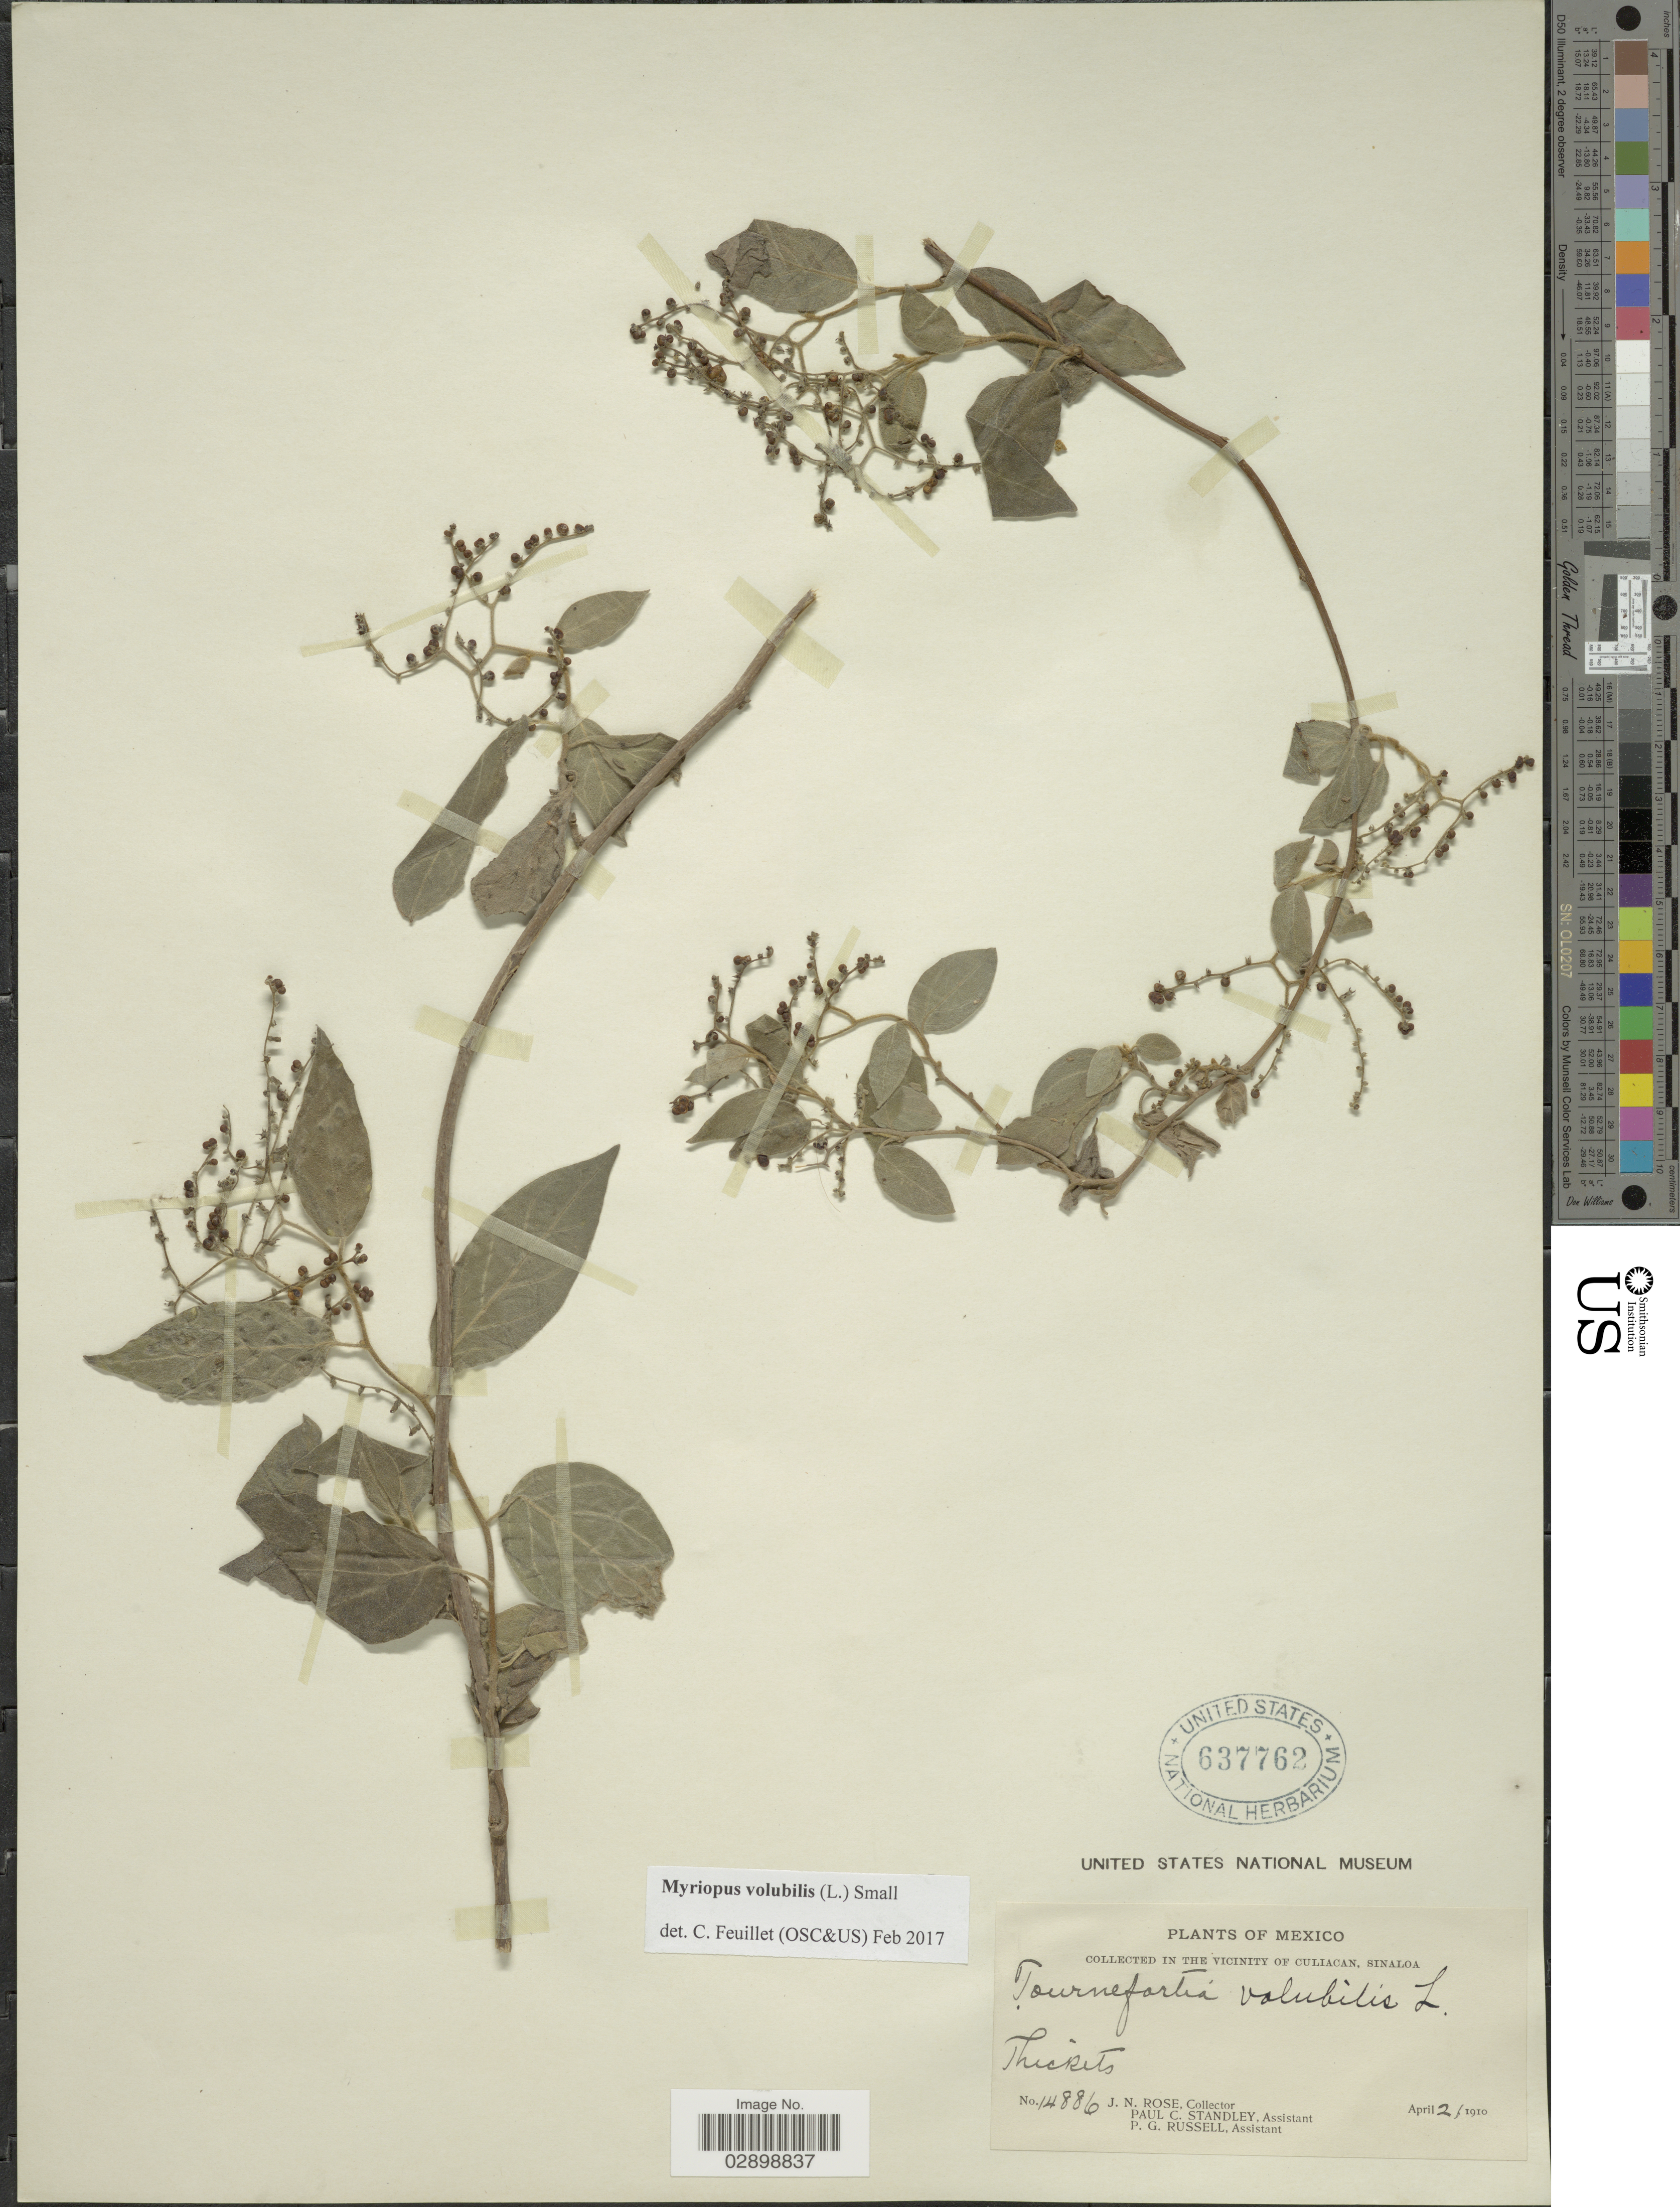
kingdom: Plantae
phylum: Tracheophyta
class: Magnoliopsida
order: Boraginales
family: Heliotropiaceae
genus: Myriopus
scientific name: Myriopus volubilis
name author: (L.) Small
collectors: J. N. Rose, P. C. Standley & P. G. Russell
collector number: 14886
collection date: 1910-04-21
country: Mexico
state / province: Sinaloa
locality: In the vicinity of Culiacan.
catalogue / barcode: US 637762